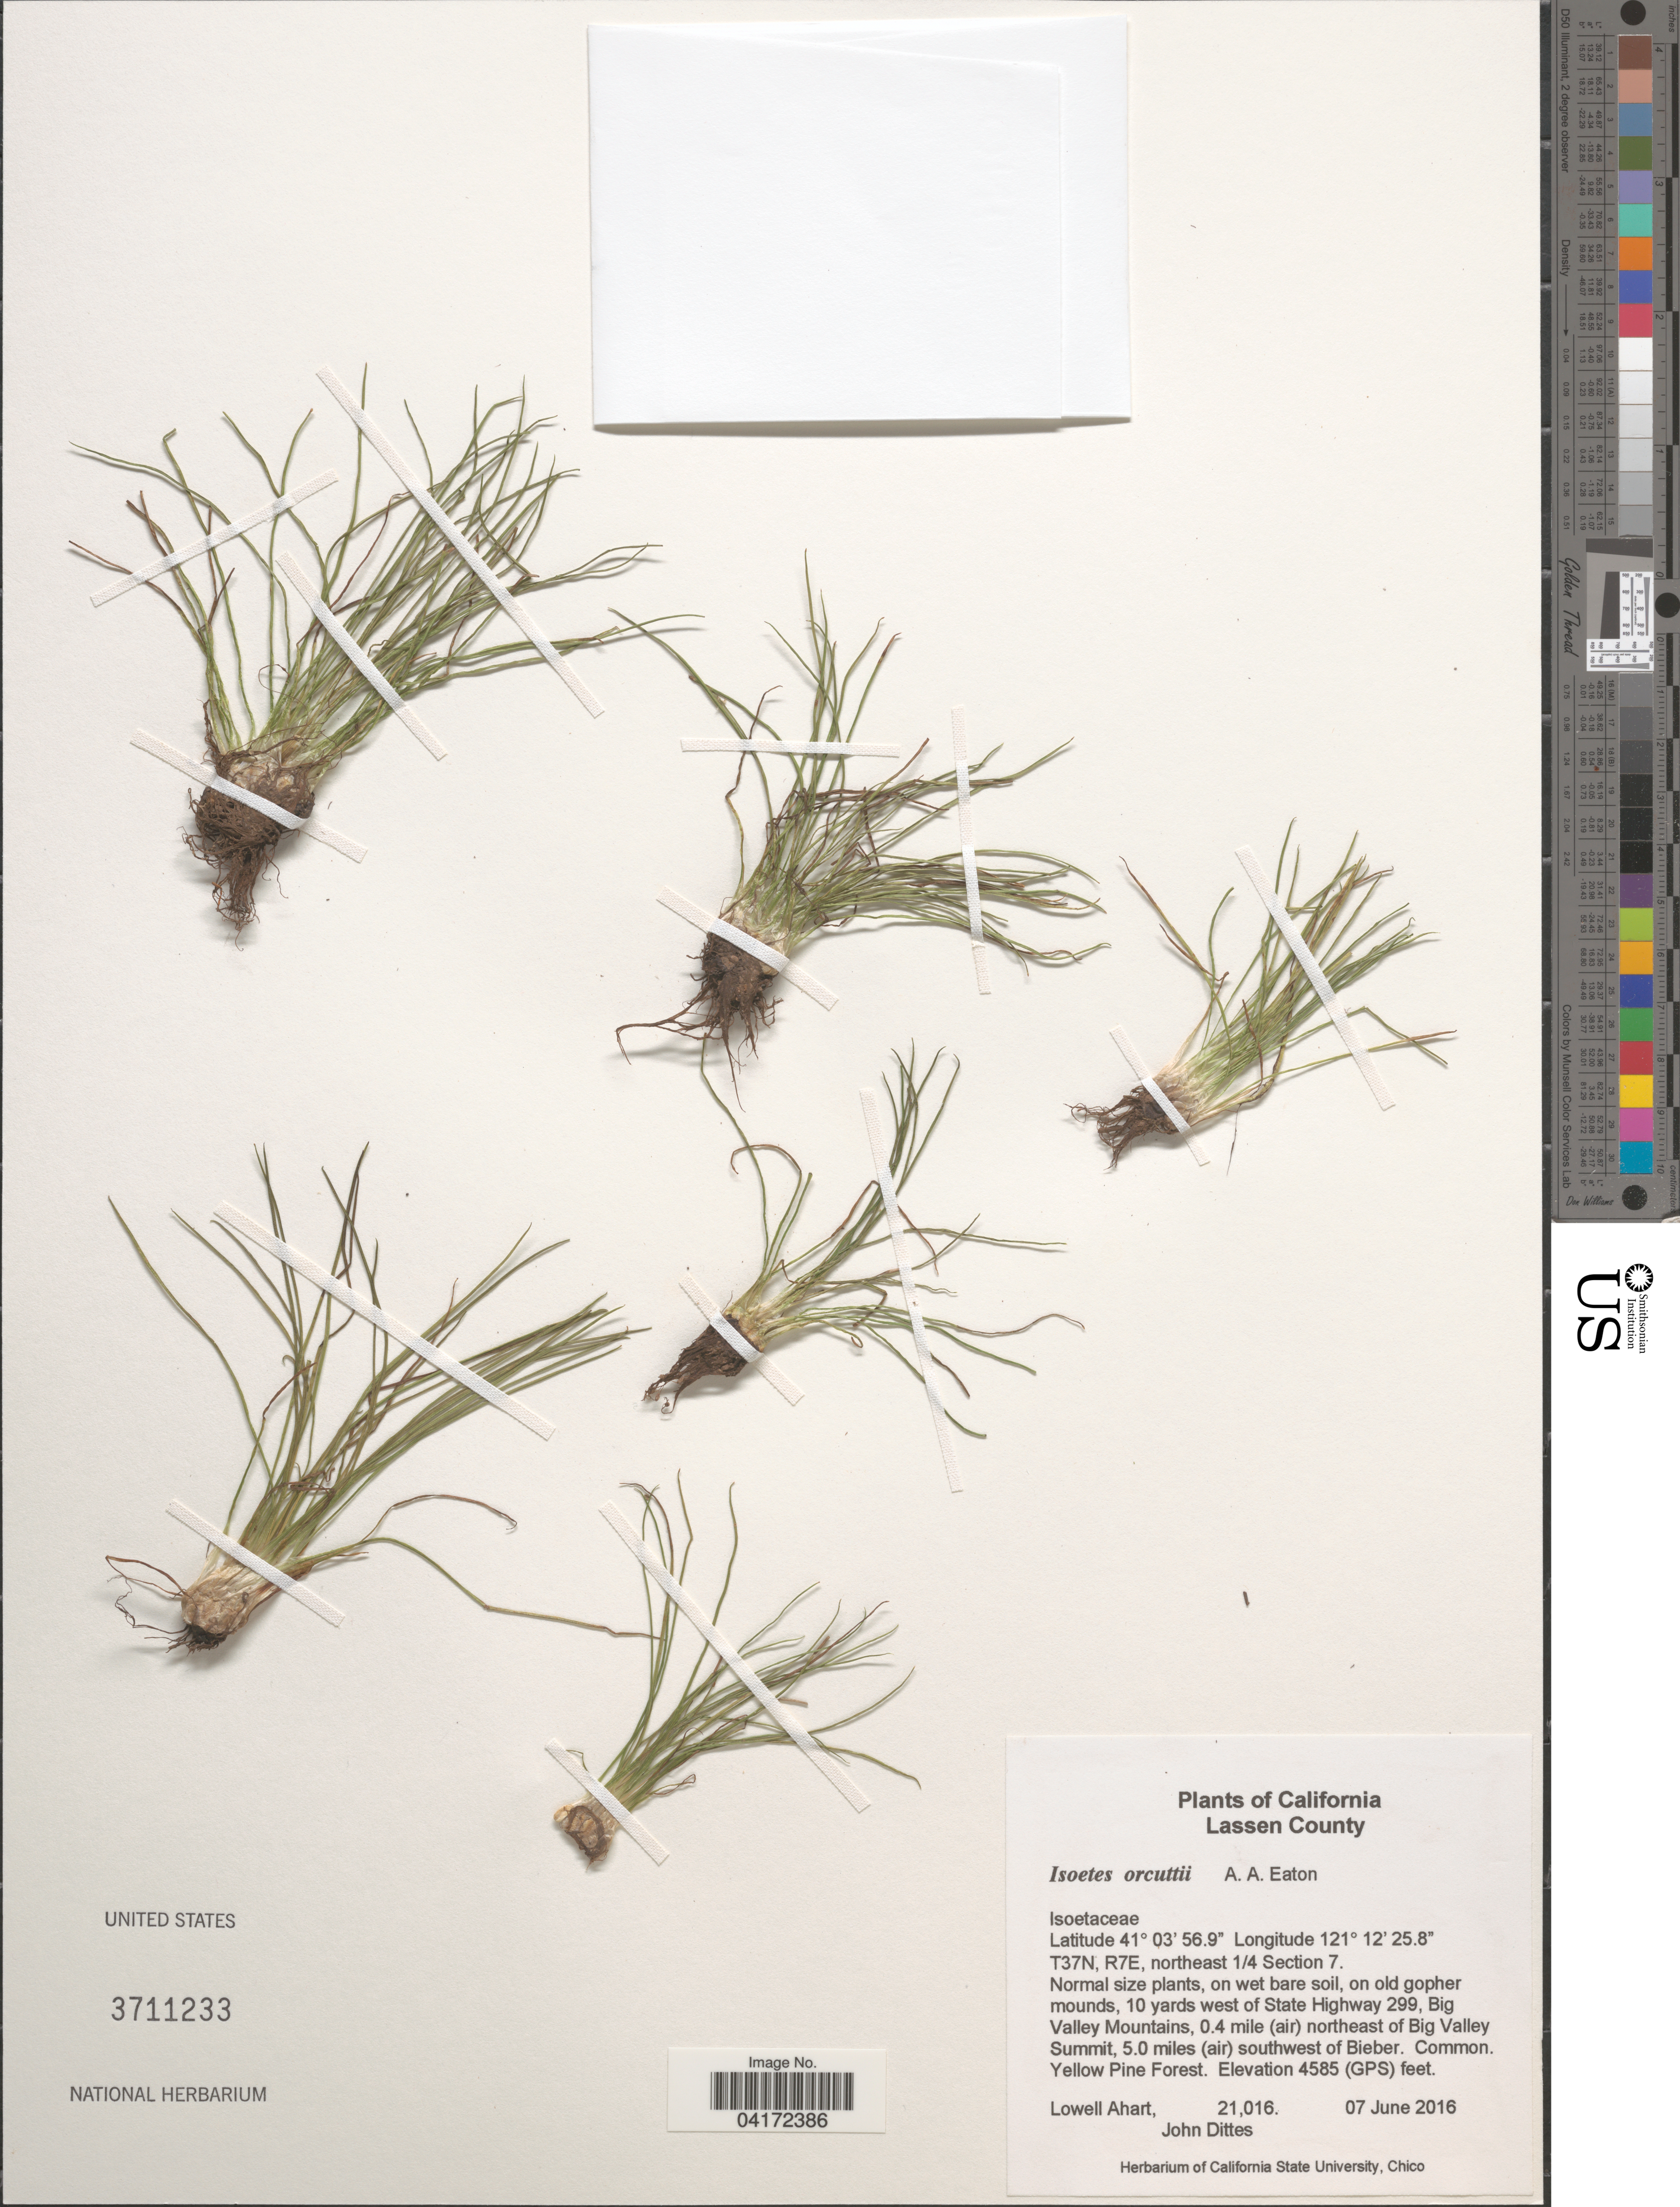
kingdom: Plantae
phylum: Tracheophyta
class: Lycopodiopsida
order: Isoetales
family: Isoetaceae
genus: Isoetes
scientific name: Isoetes orcuttii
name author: A.A. Eaton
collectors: L. Ahart & J. Dittes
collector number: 21016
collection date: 2016-06-07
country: United States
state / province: California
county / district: Lassen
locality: Lassen County. T37N, R7E, northeast 1/4 Section 7. 10 yards west of State Highway 299, Big Valley Mountains, 0.4 mile (air) northeast of Big Valley Summit, 5.0 miles (air) southwest of Bieber. Yellow Pine Forest.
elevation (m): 1398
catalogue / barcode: US 3711233